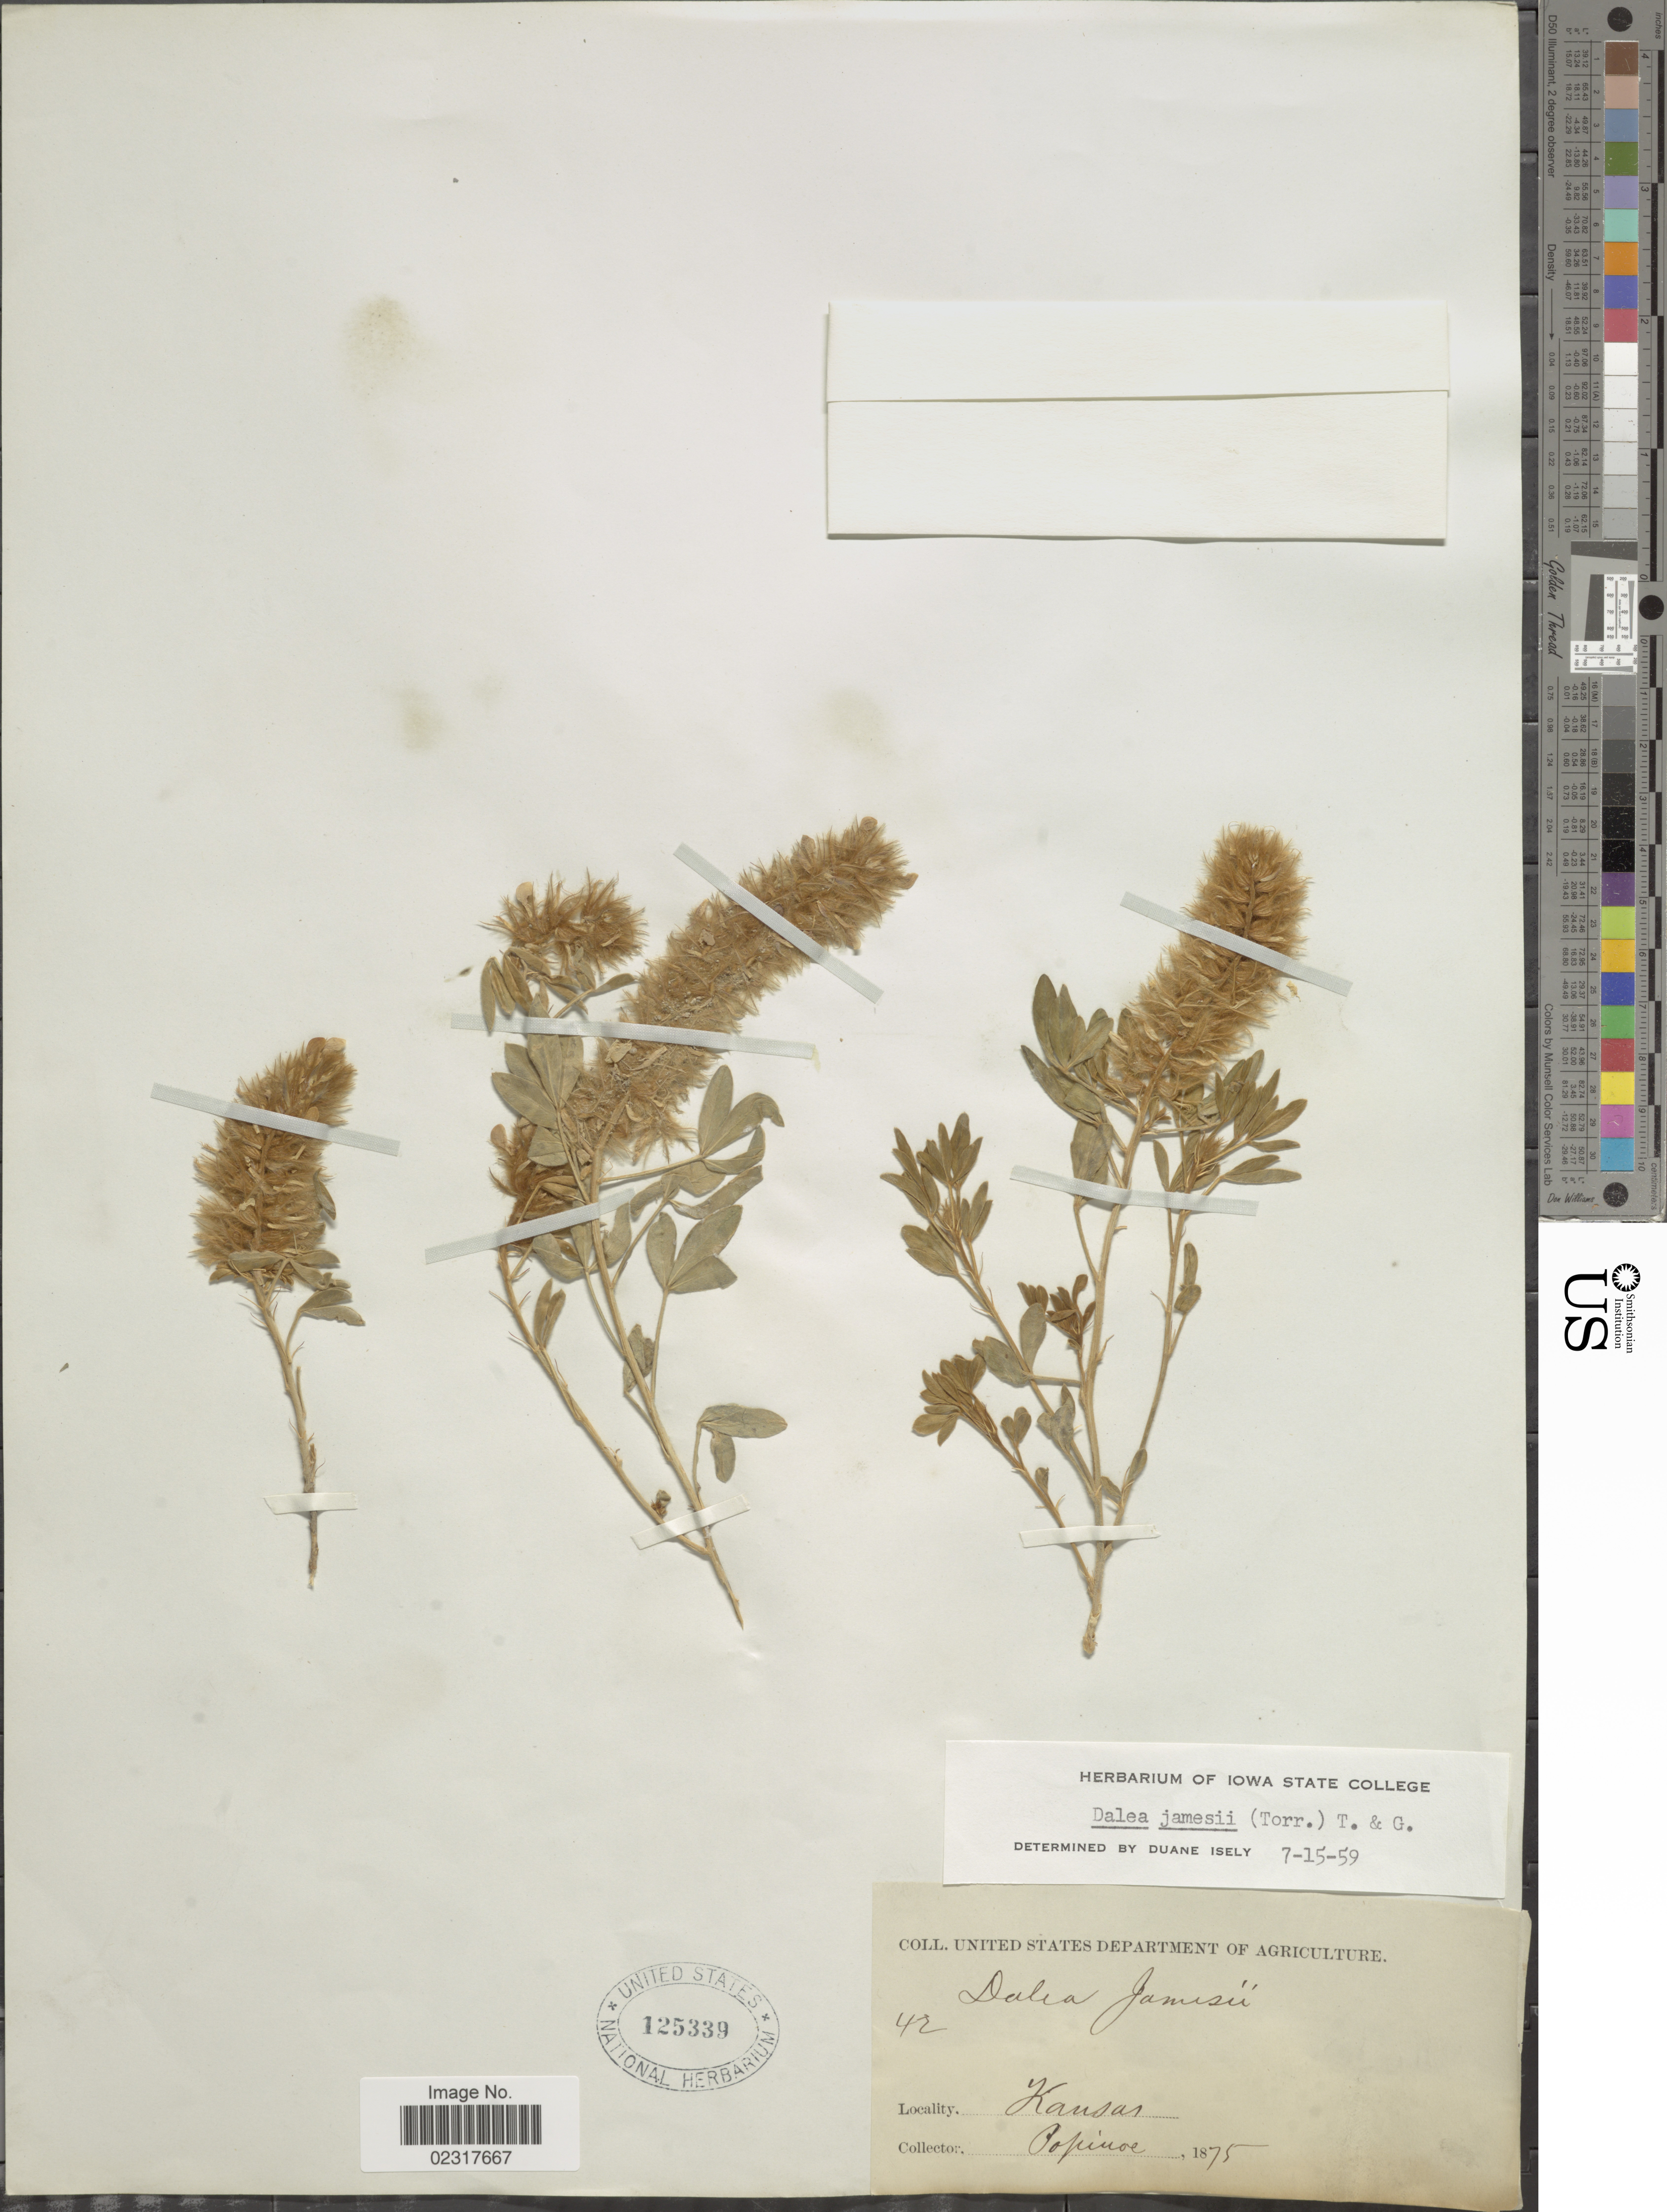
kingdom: Plantae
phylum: Tracheophyta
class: Magnoliopsida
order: Fabales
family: Fabaceae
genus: Dalea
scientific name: Dalea jamesii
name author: (Torr.) Torr. & A. Gray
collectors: -- Popinoe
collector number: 42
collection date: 1875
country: United States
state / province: Kansas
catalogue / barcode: US 125339